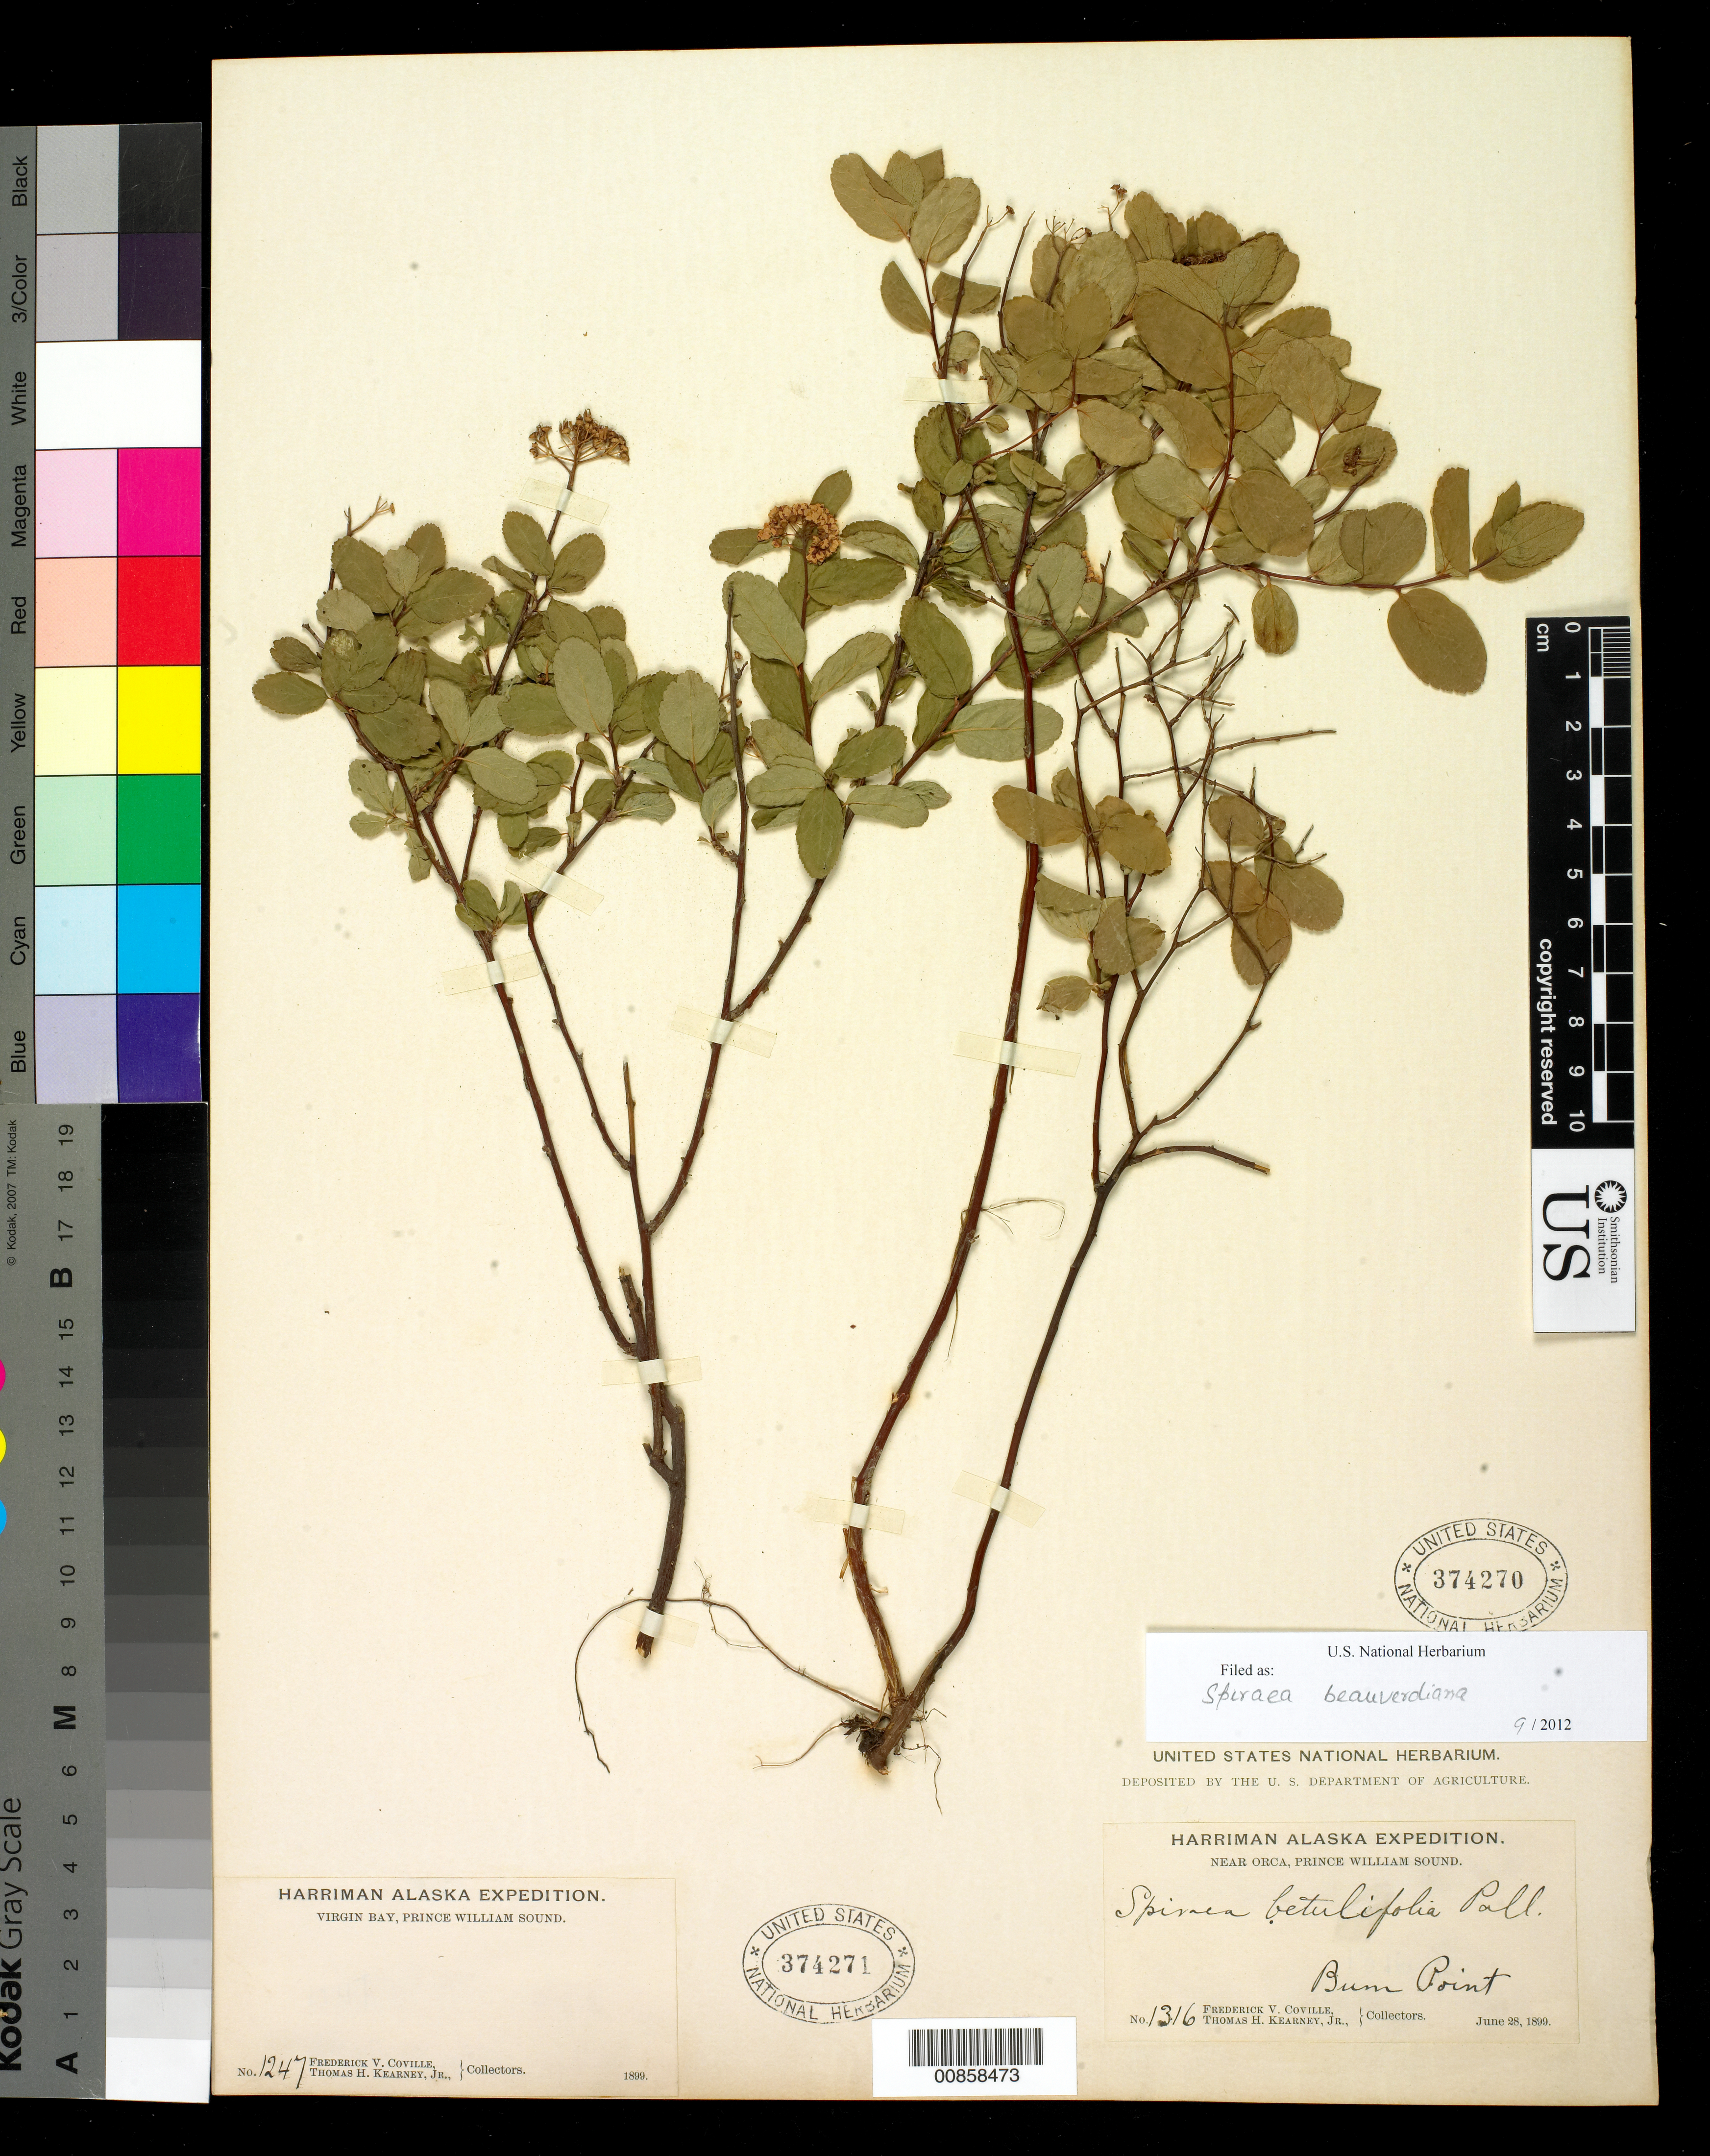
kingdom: Plantae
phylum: Tracheophyta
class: Magnoliopsida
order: Rosales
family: Rosaceae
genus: Spiraea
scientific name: Spiraea beauverdiana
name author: C.K. Schneid.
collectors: F. V. Coville & T. H. Kearney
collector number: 1316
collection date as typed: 28 Jun 1899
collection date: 1899-06-28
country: United States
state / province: Alaska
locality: Near Orca, Prince William Sound. Bum Point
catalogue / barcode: US 374270